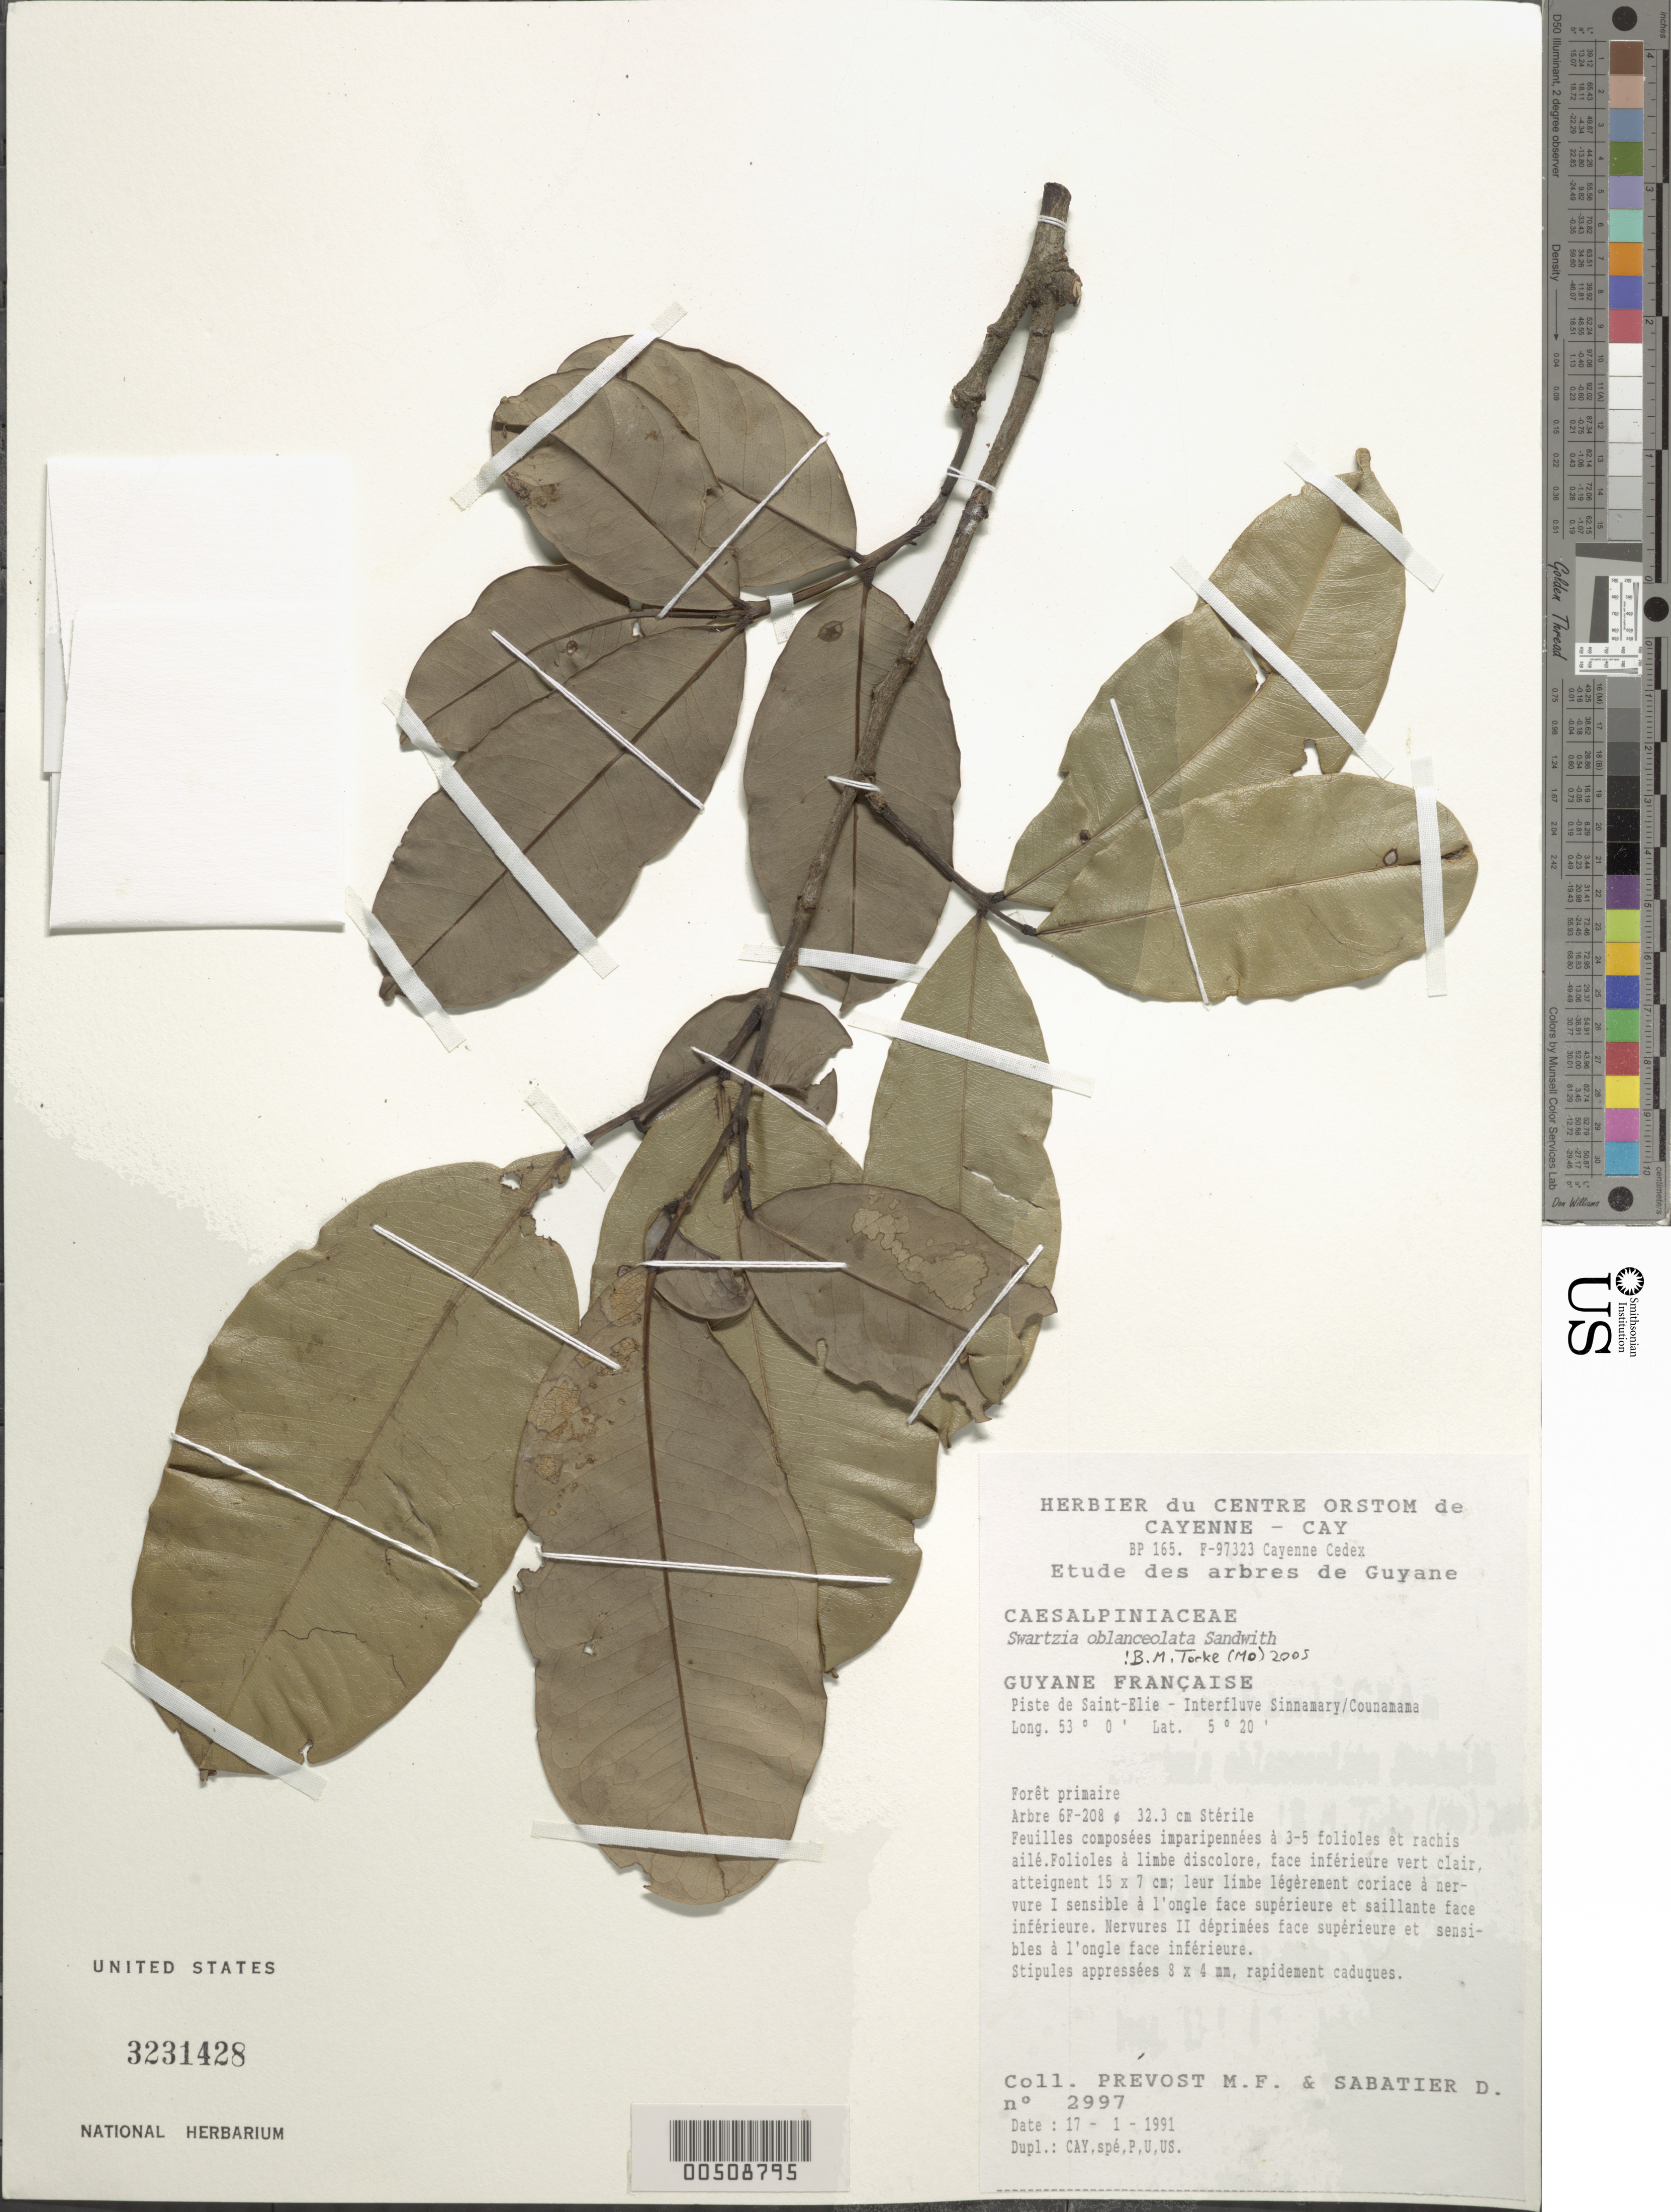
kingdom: Plantae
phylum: Tracheophyta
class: Magnoliopsida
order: Fabales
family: Fabaceae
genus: Swartzia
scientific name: Swartzia oblanceolata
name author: Sandwith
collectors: M.-F. Prévost & D. Sabatier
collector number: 2997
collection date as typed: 17 Jan 1991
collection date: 1991-01-17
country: French Guiana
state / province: Cayenne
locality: Saint-elie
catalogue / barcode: US 3231428